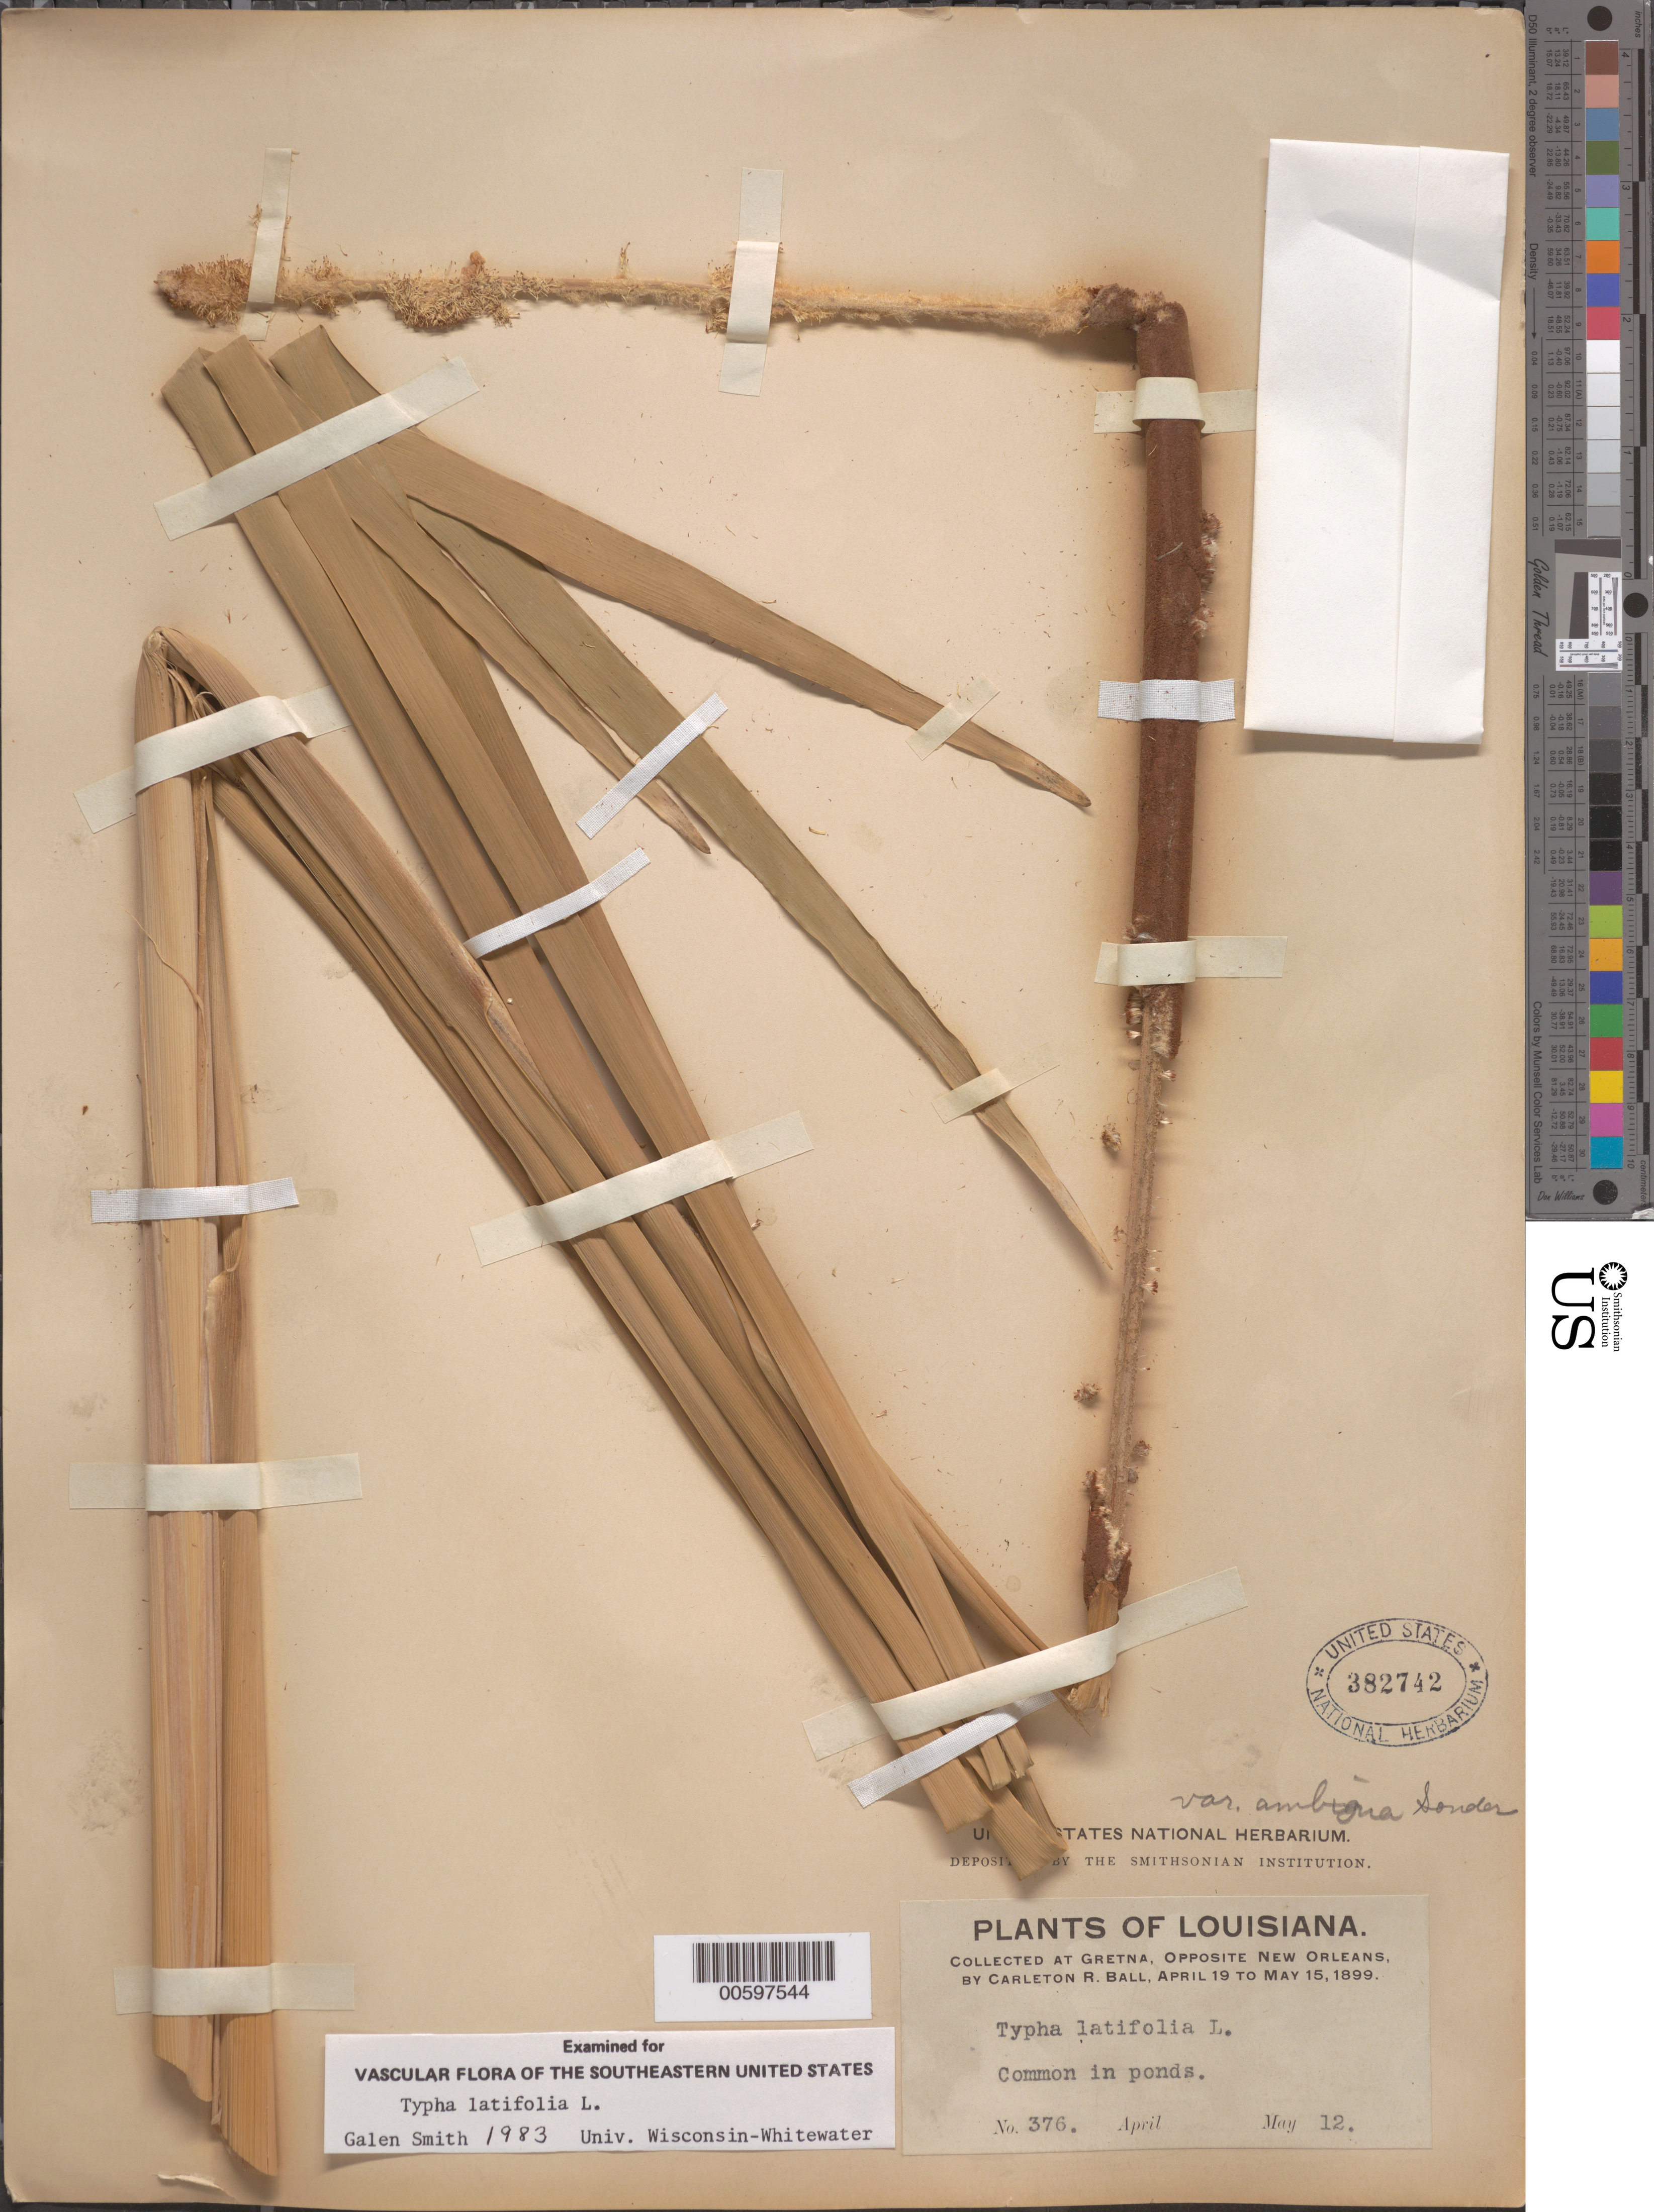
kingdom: Plantae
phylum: Tracheophyta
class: Liliopsida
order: Poales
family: Typhaceae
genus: Typha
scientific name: Typha latifolia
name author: L.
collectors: C. R. Ball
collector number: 376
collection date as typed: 12 May 1899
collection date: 1899-05-12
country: United States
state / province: Louisiana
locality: Gretna, opposite New Orleans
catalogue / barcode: US 382742